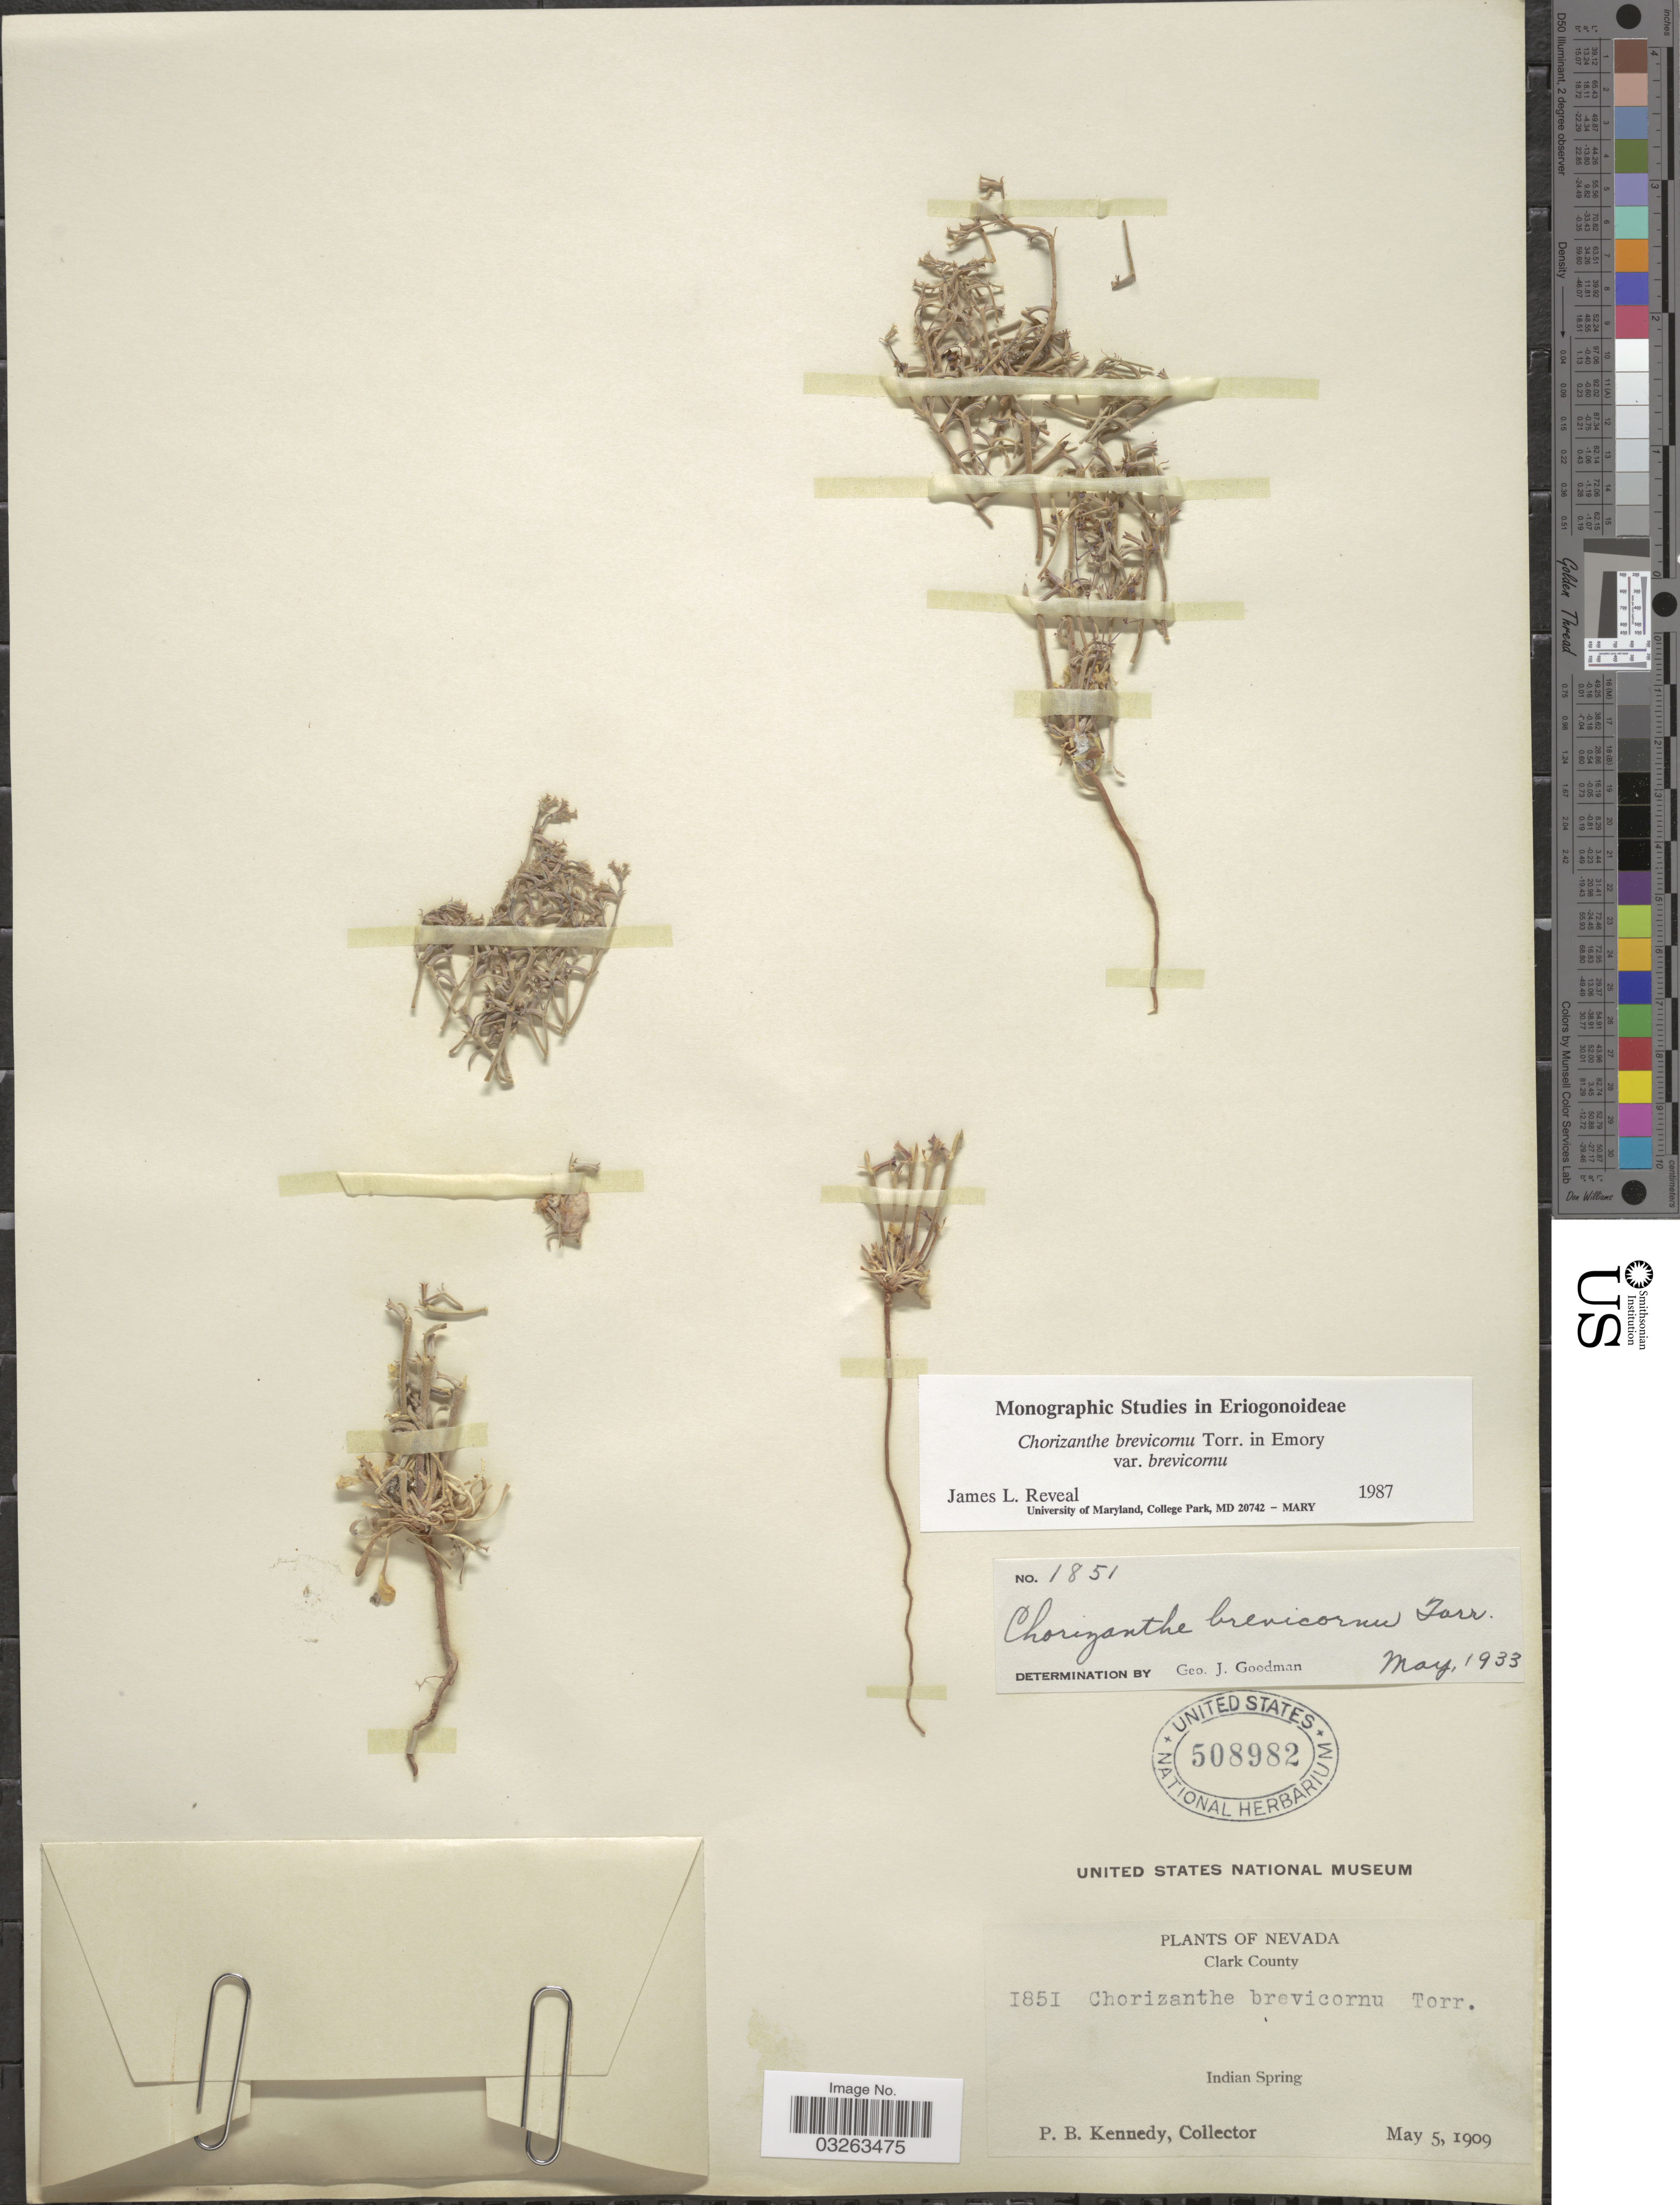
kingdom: Plantae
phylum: Tracheophyta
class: Magnoliopsida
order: Caryophyllales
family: Polygonaceae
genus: Chorizanthe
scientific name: Chorizanthe brevicornu var. brevicornu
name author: Torr.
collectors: P. B. Kennedy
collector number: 1851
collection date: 1909-05-05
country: United States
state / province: Nevada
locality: Clark County. Indian Spring.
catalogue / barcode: US 508982